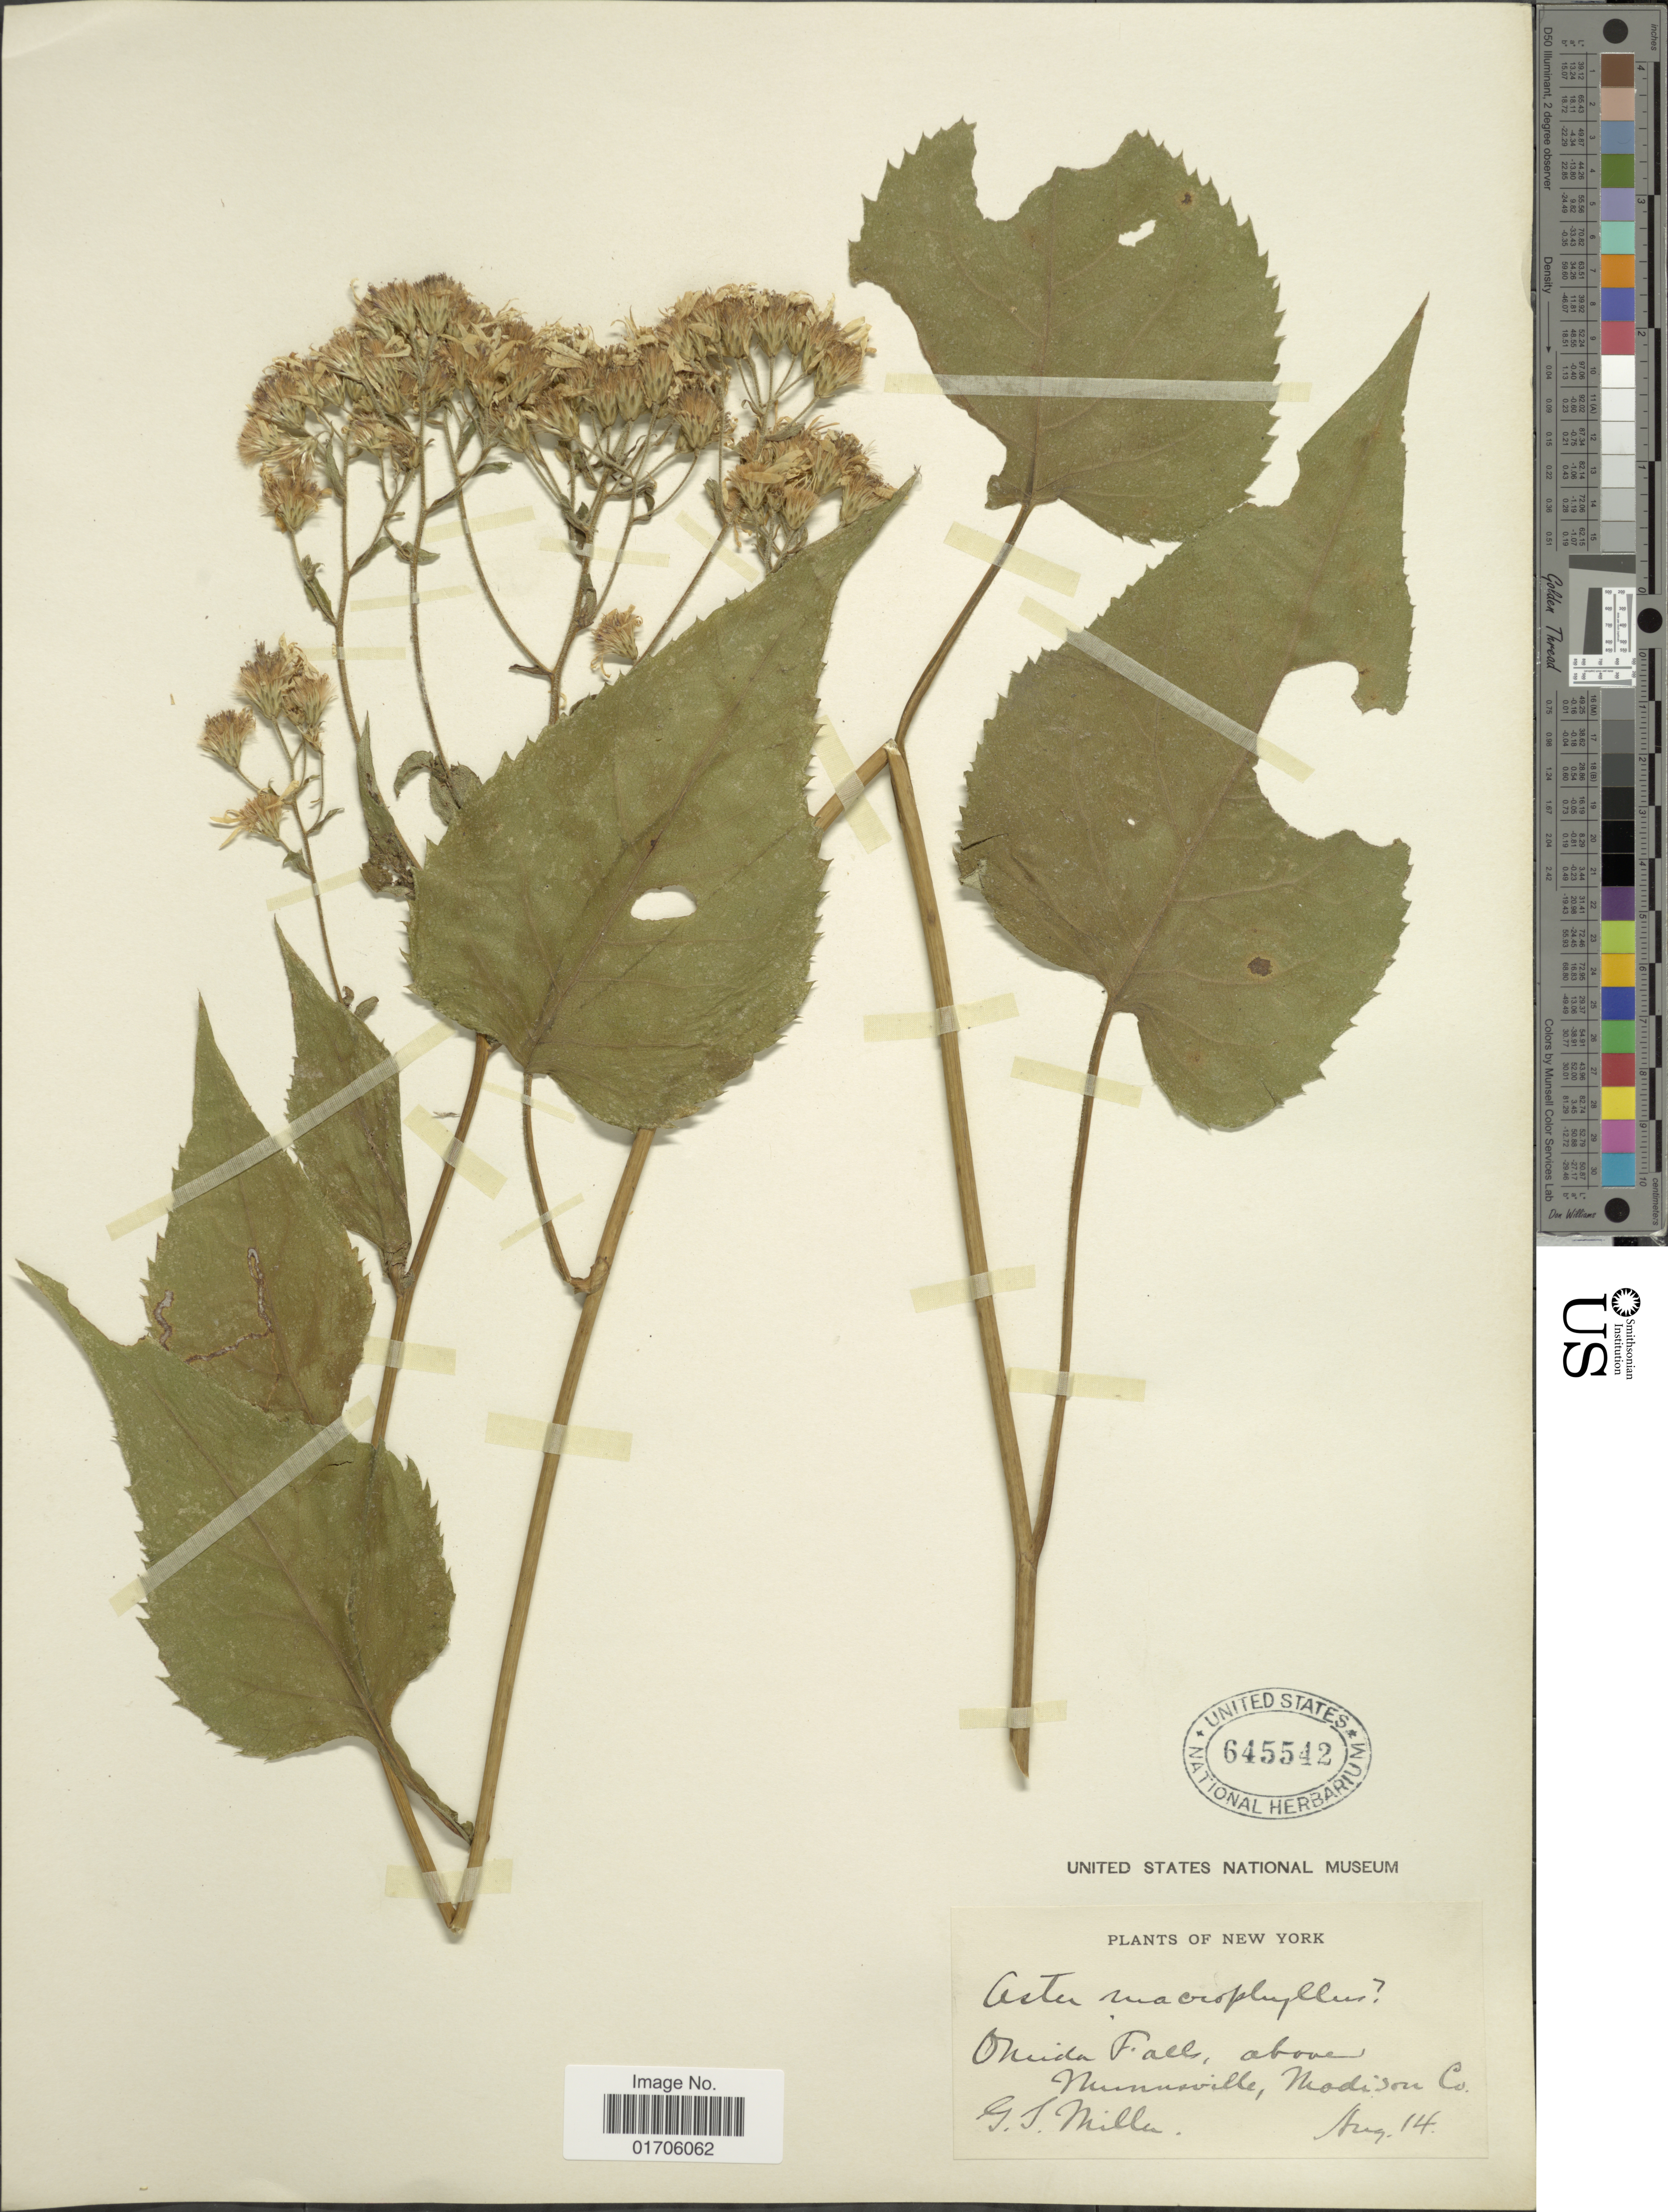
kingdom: Plantae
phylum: Tracheophyta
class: Magnoliopsida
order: Asterales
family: Asteraceae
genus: Aster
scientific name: Aster curvescens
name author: E.S. Burgess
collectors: G. S. Miller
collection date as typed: Transcribed d/m/y: /8/14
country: United States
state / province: New York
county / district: Oneida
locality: New York. Oneida Falls, above Munnsville, Madison Co.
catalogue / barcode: US 645542